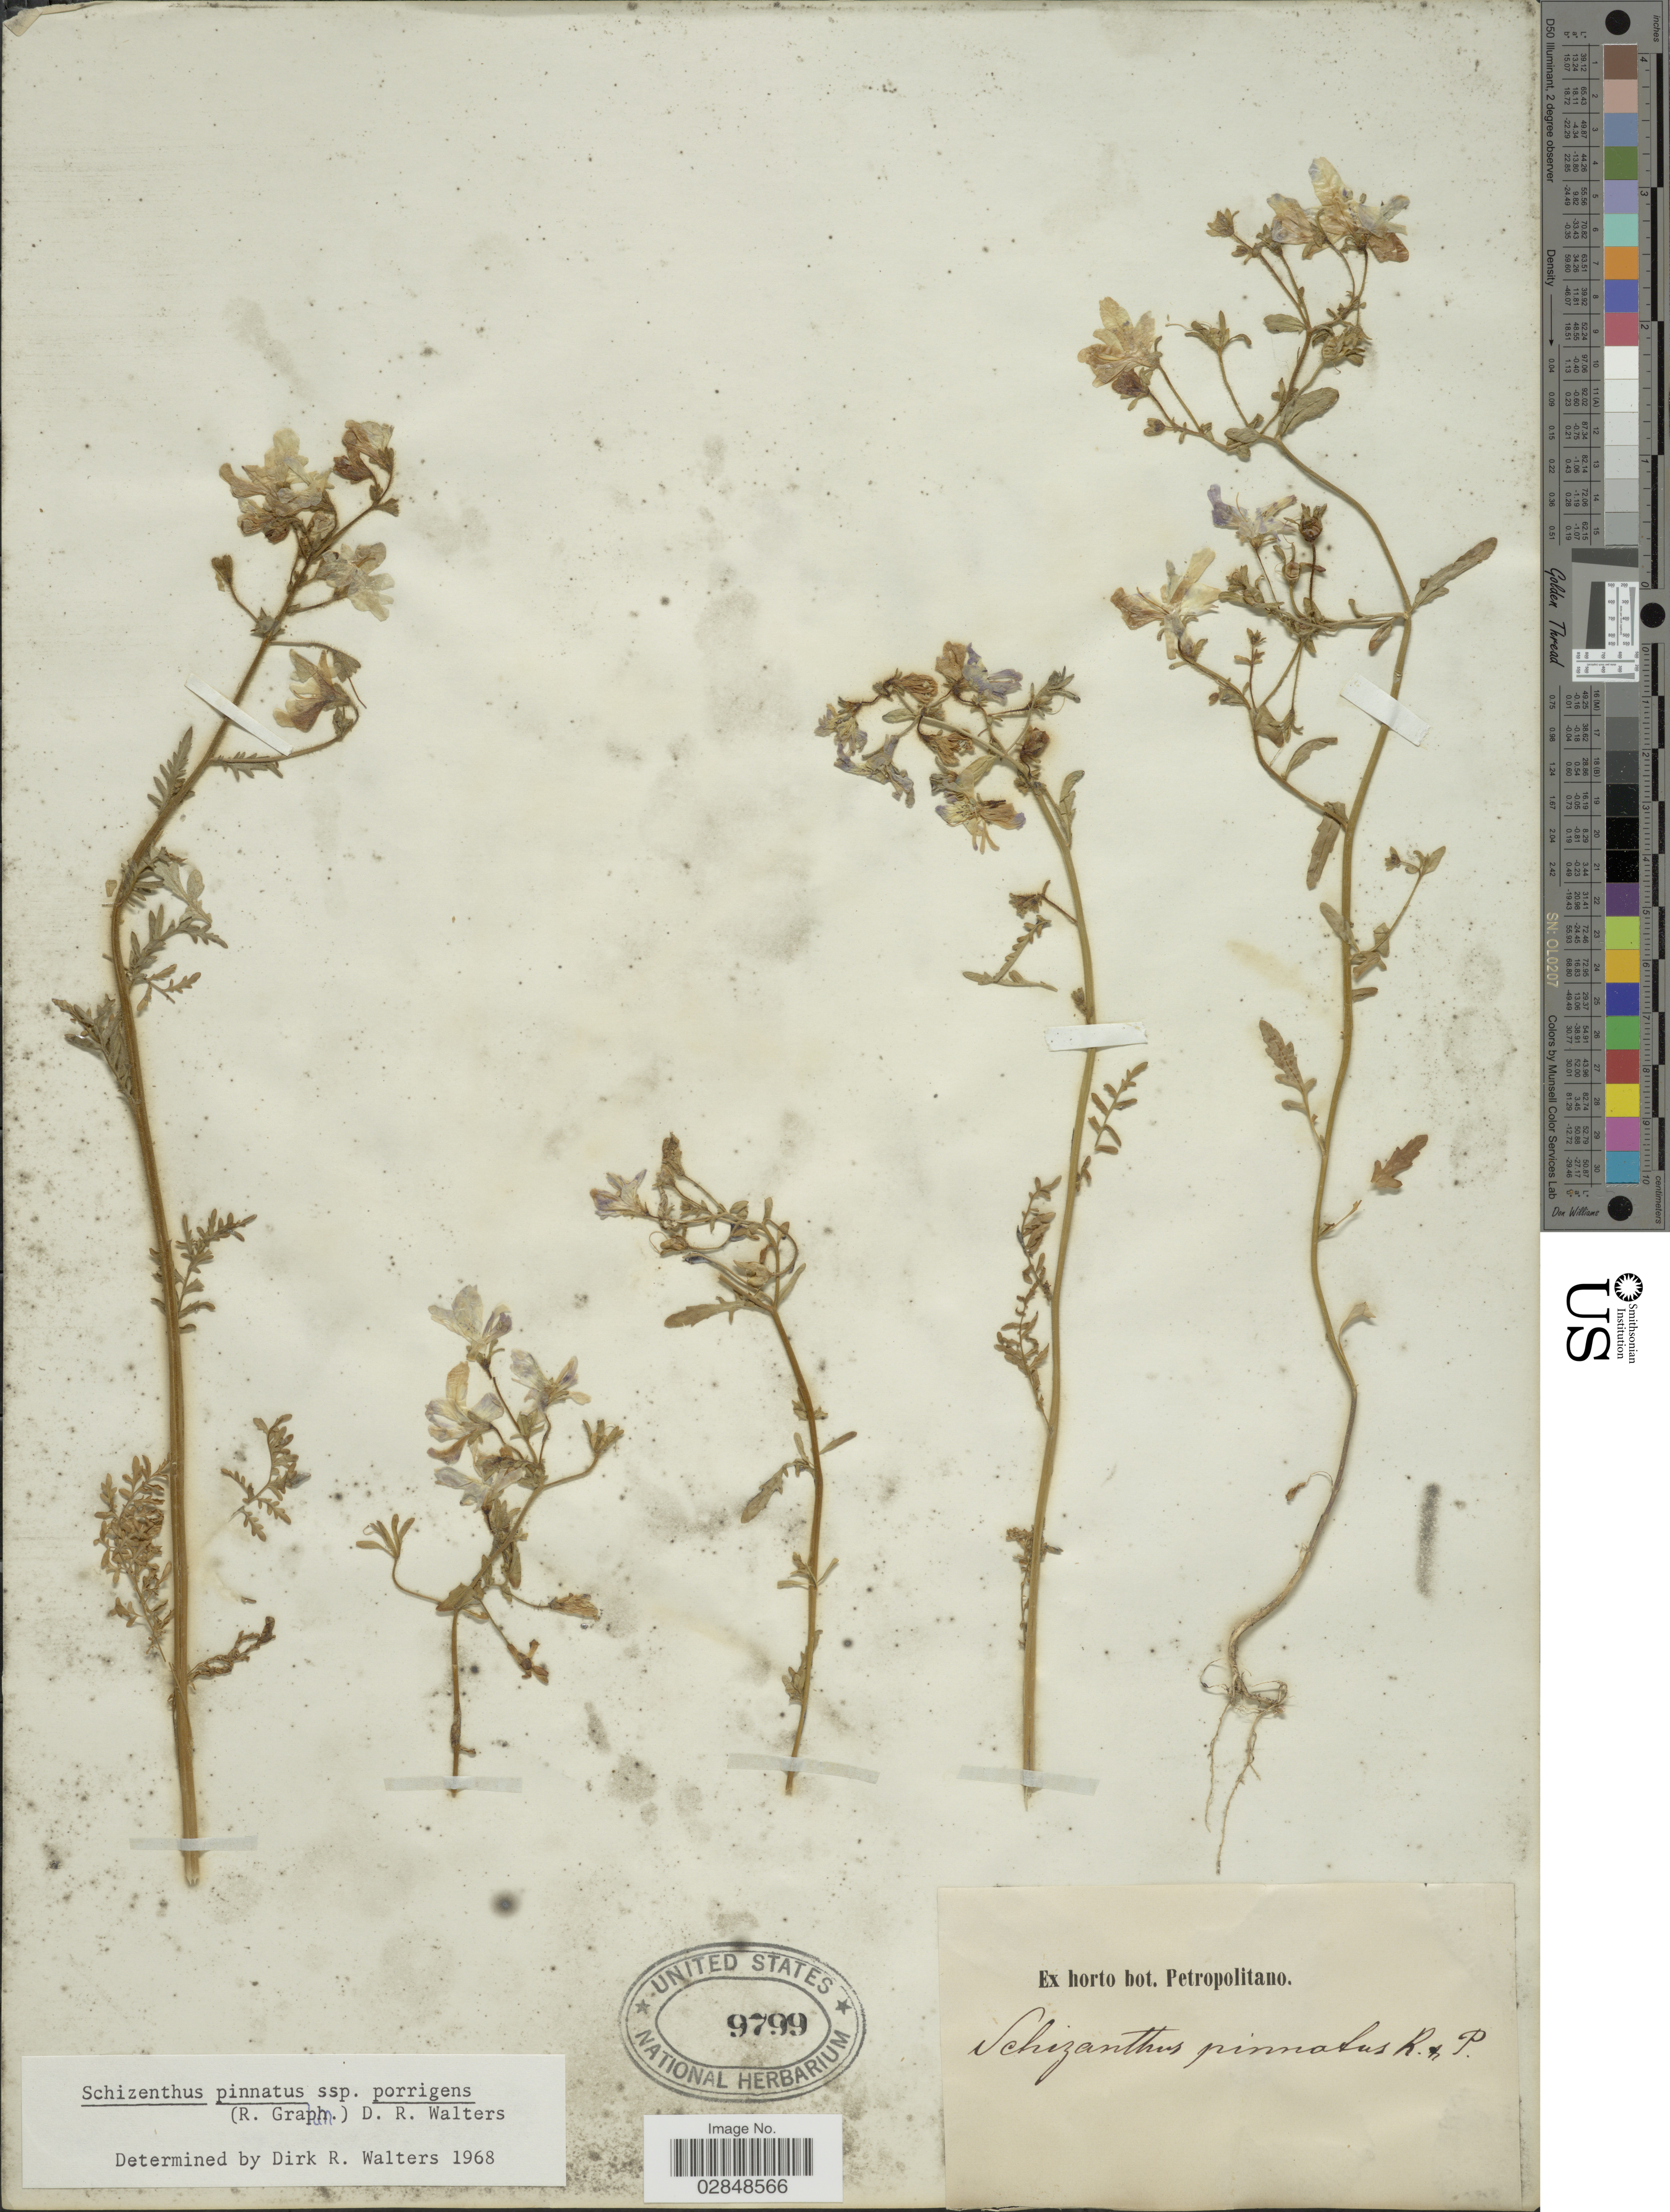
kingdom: Plantae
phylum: Tracheophyta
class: Magnoliopsida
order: Solanales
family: Solanaceae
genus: Schizanthus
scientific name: Schizanthus porrigens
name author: Graham ex Hook.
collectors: ex Horto Bot. Petropolitano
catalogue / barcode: US 9799